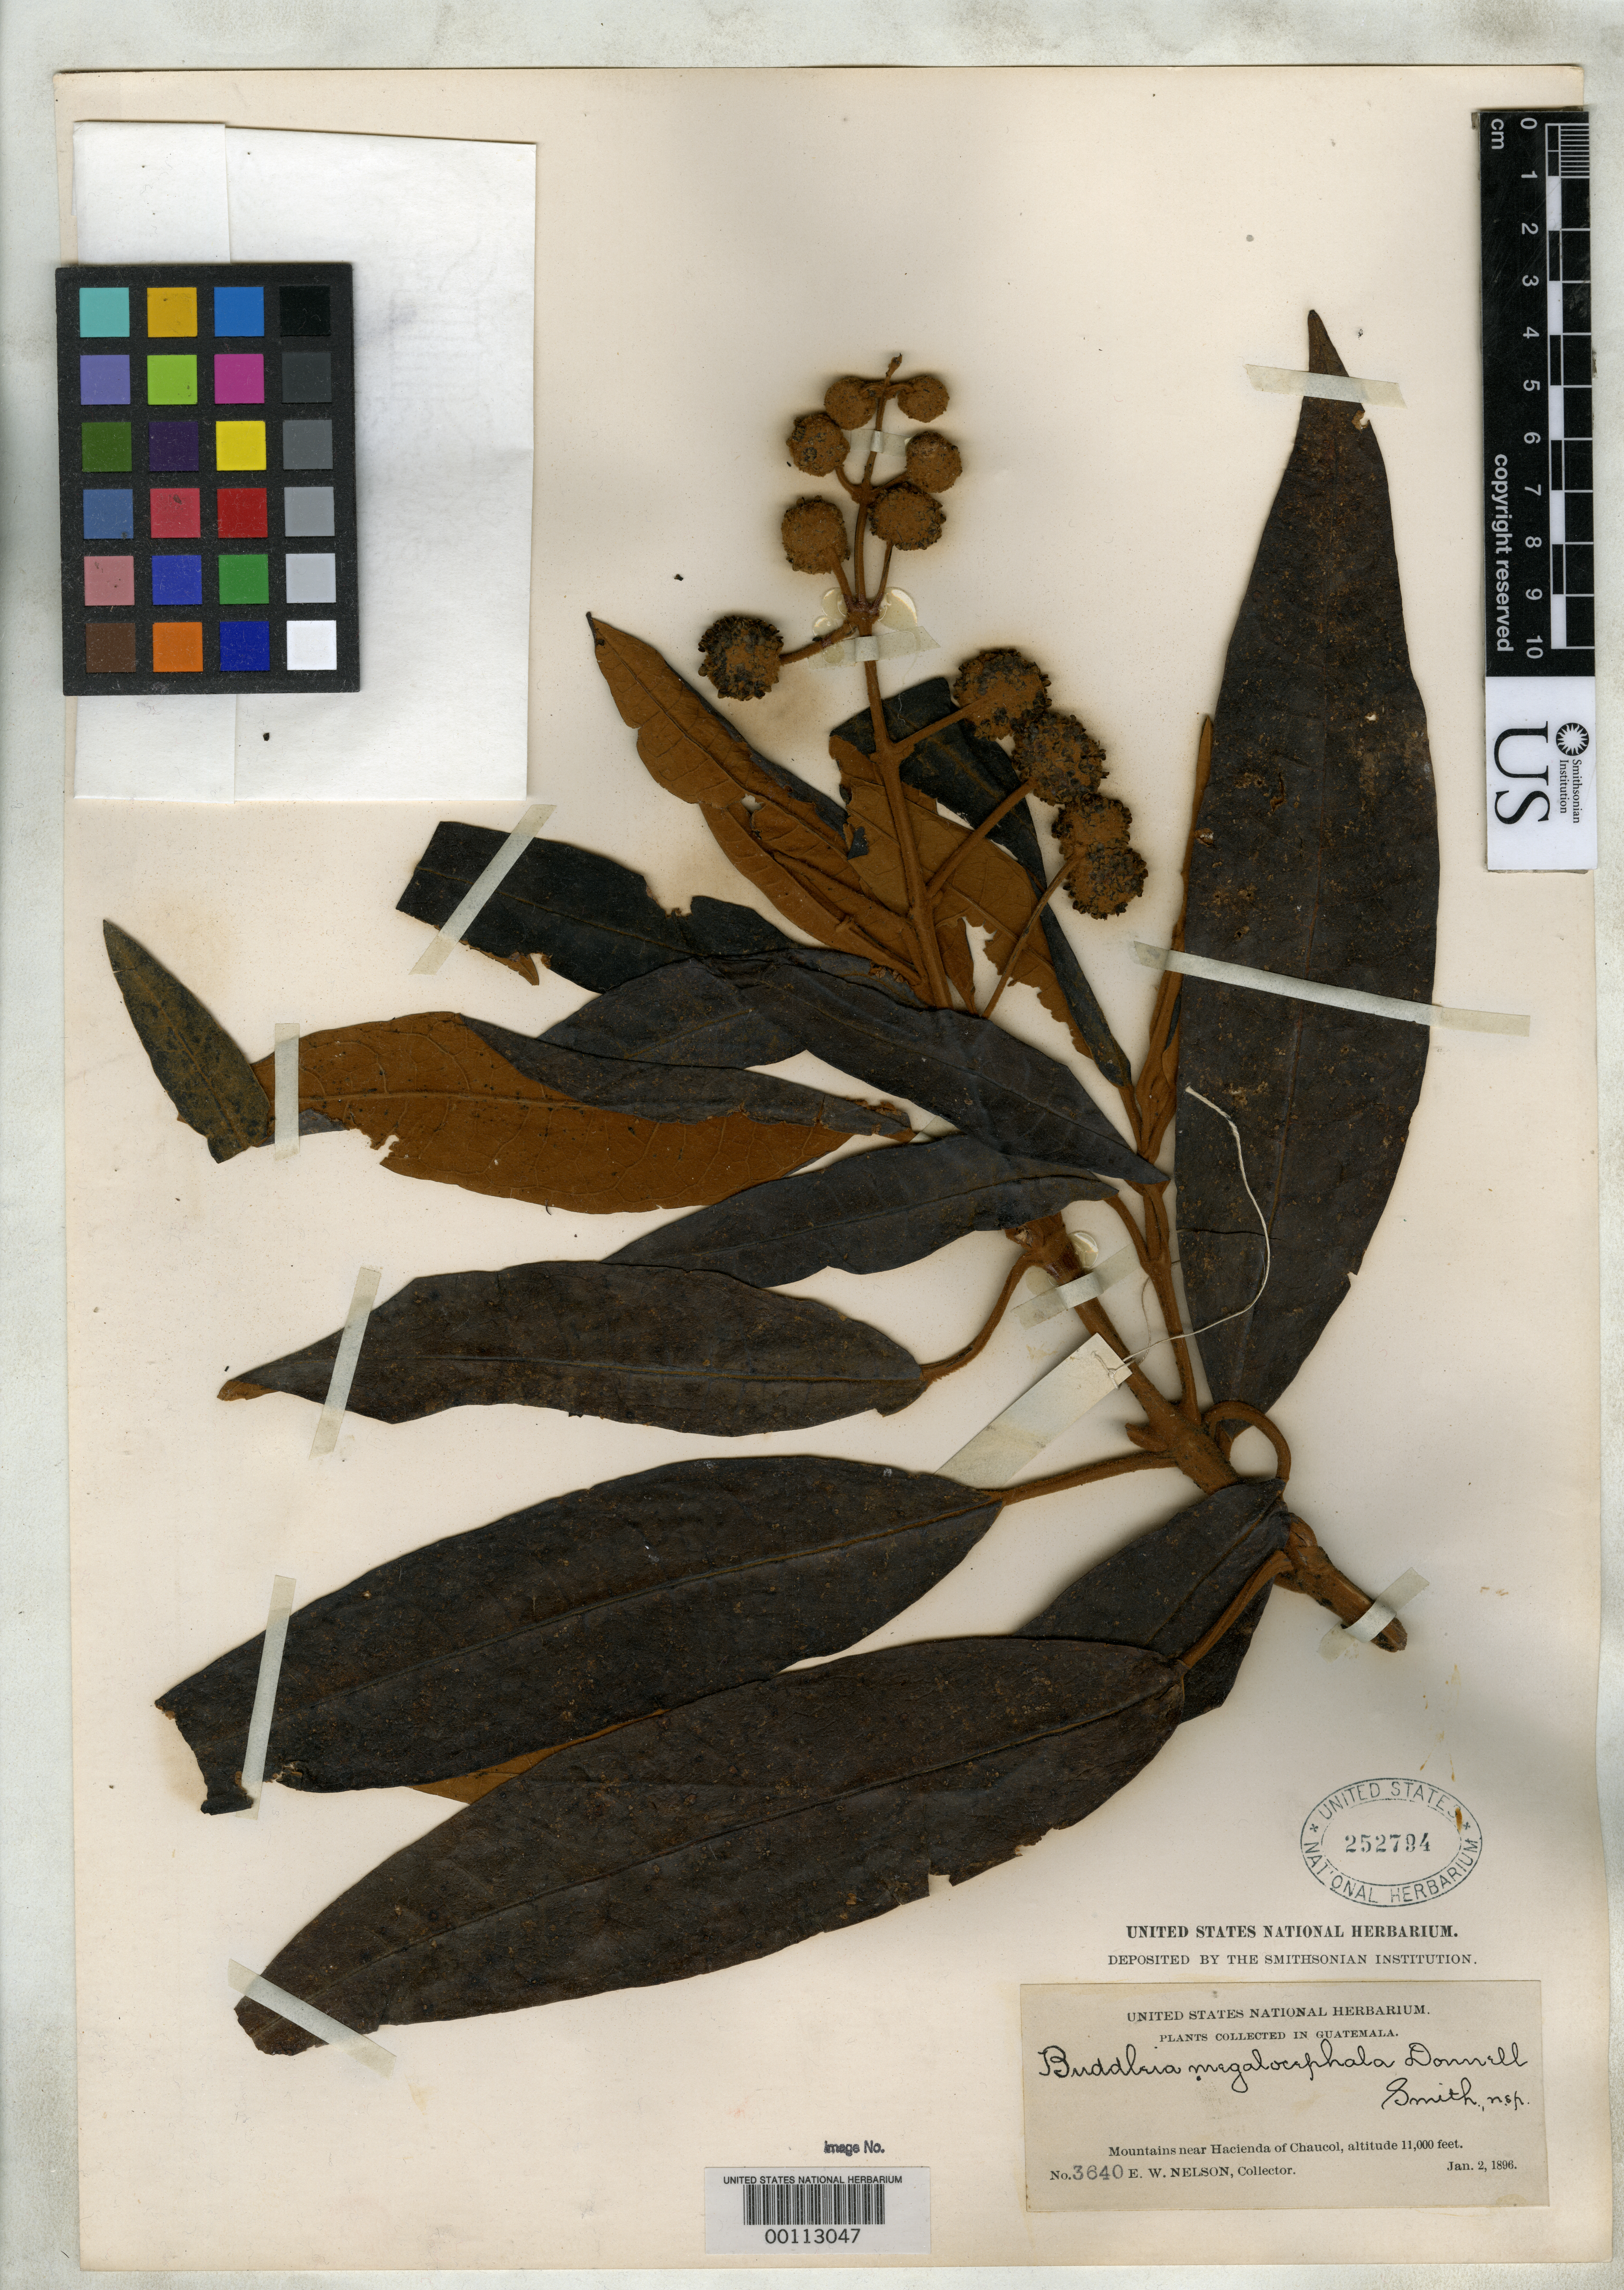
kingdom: Plantae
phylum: Tracheophyta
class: Magnoliopsida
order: Lamiales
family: Scrophulariaceae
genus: Buddleja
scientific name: Buddleja megalocephala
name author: Donn. Sm.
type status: Type Collection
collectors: E. W. Nelson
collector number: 3640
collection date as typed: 02 Jan 1896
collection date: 1896-01-02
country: Guatemala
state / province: Huehuetenango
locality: Hacienda de Chancal.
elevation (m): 3353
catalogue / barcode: US 252794